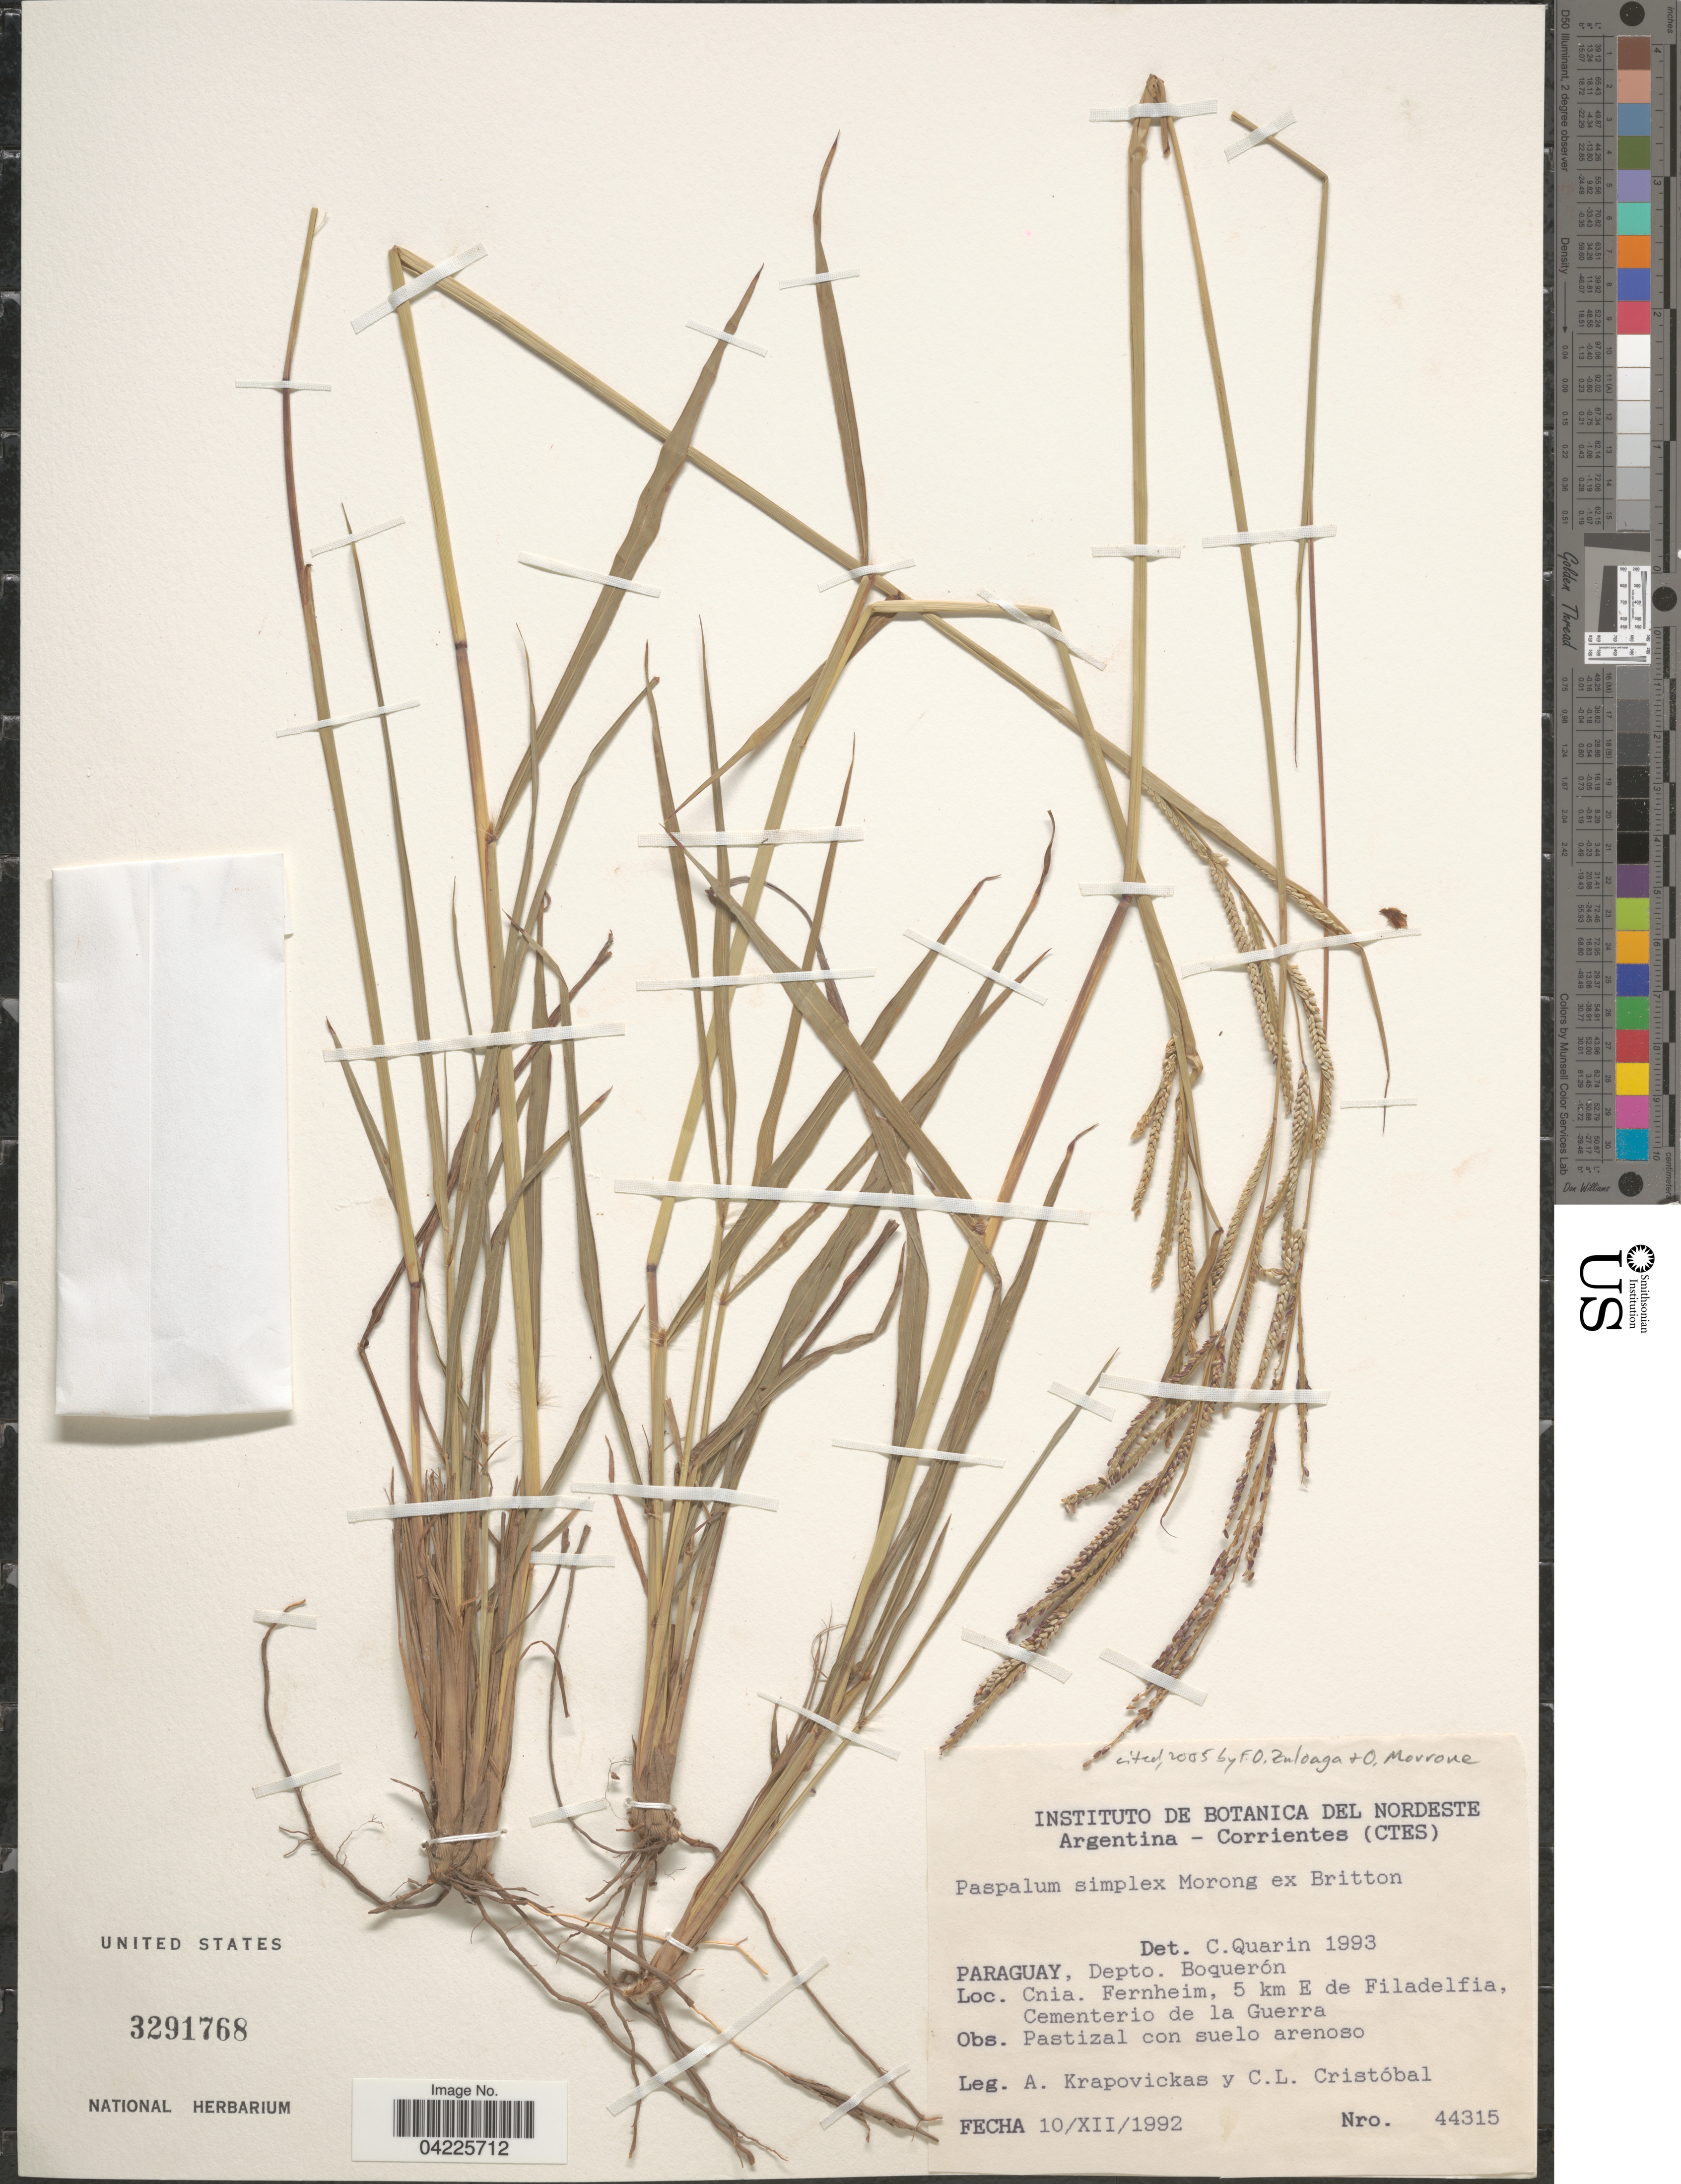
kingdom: Plantae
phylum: Tracheophyta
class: Liliopsida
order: Poales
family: Poaceae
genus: Paspalum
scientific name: Paspalum simplex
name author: Morong in Morong & Britton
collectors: A. Krapovickas & C. L. Cristóbal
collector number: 44315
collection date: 1992-12-10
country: Paraguay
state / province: Boqueron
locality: Depto. Boqueron. Cnia. Fernheim, 5 km E de Filadelfia, Cementerio de la Guerra.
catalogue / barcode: US 3291768